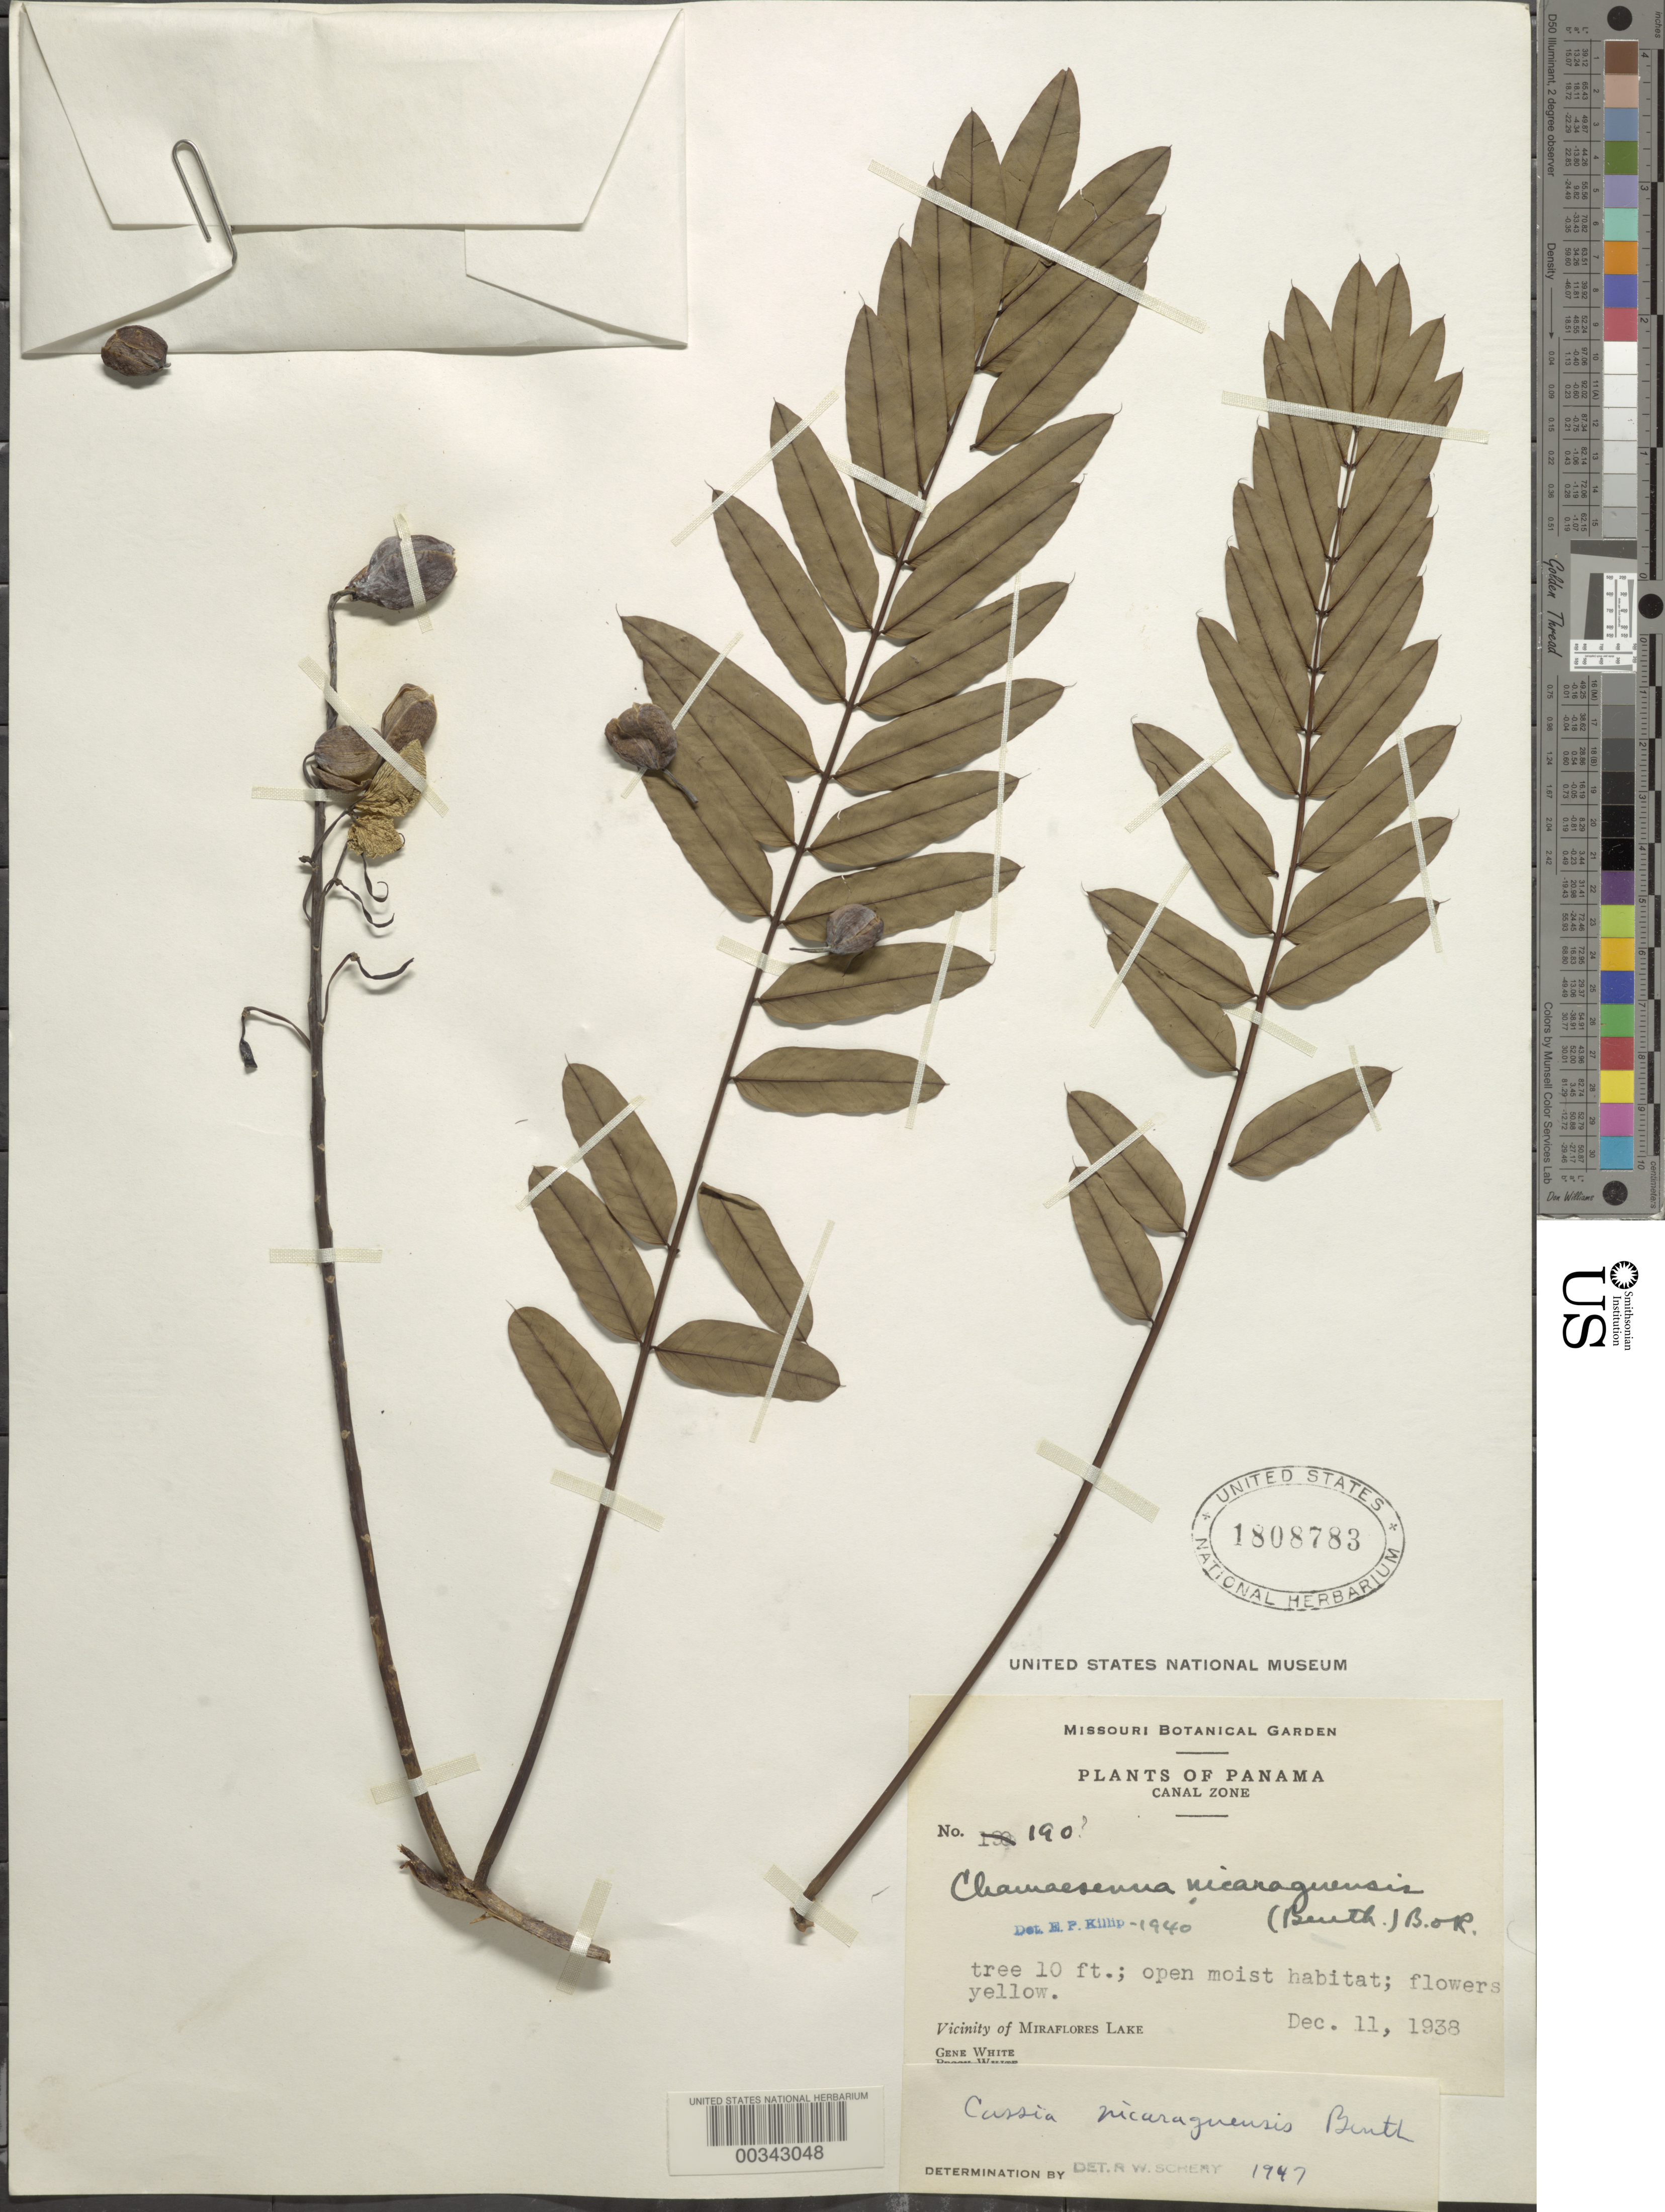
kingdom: Plantae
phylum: Tracheophyta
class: Magnoliopsida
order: Fabales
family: Fabaceae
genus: Senna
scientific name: Senna nicaraguensis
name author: (Benth.) H.S. Irwin & Barneby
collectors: G. White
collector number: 190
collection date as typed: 11 Dec 1938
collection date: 1938-12-11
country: Panama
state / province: Panamá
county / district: Canal Zone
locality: Vicinity of Miraflores Locks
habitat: Open moist habitat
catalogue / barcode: US 1808783